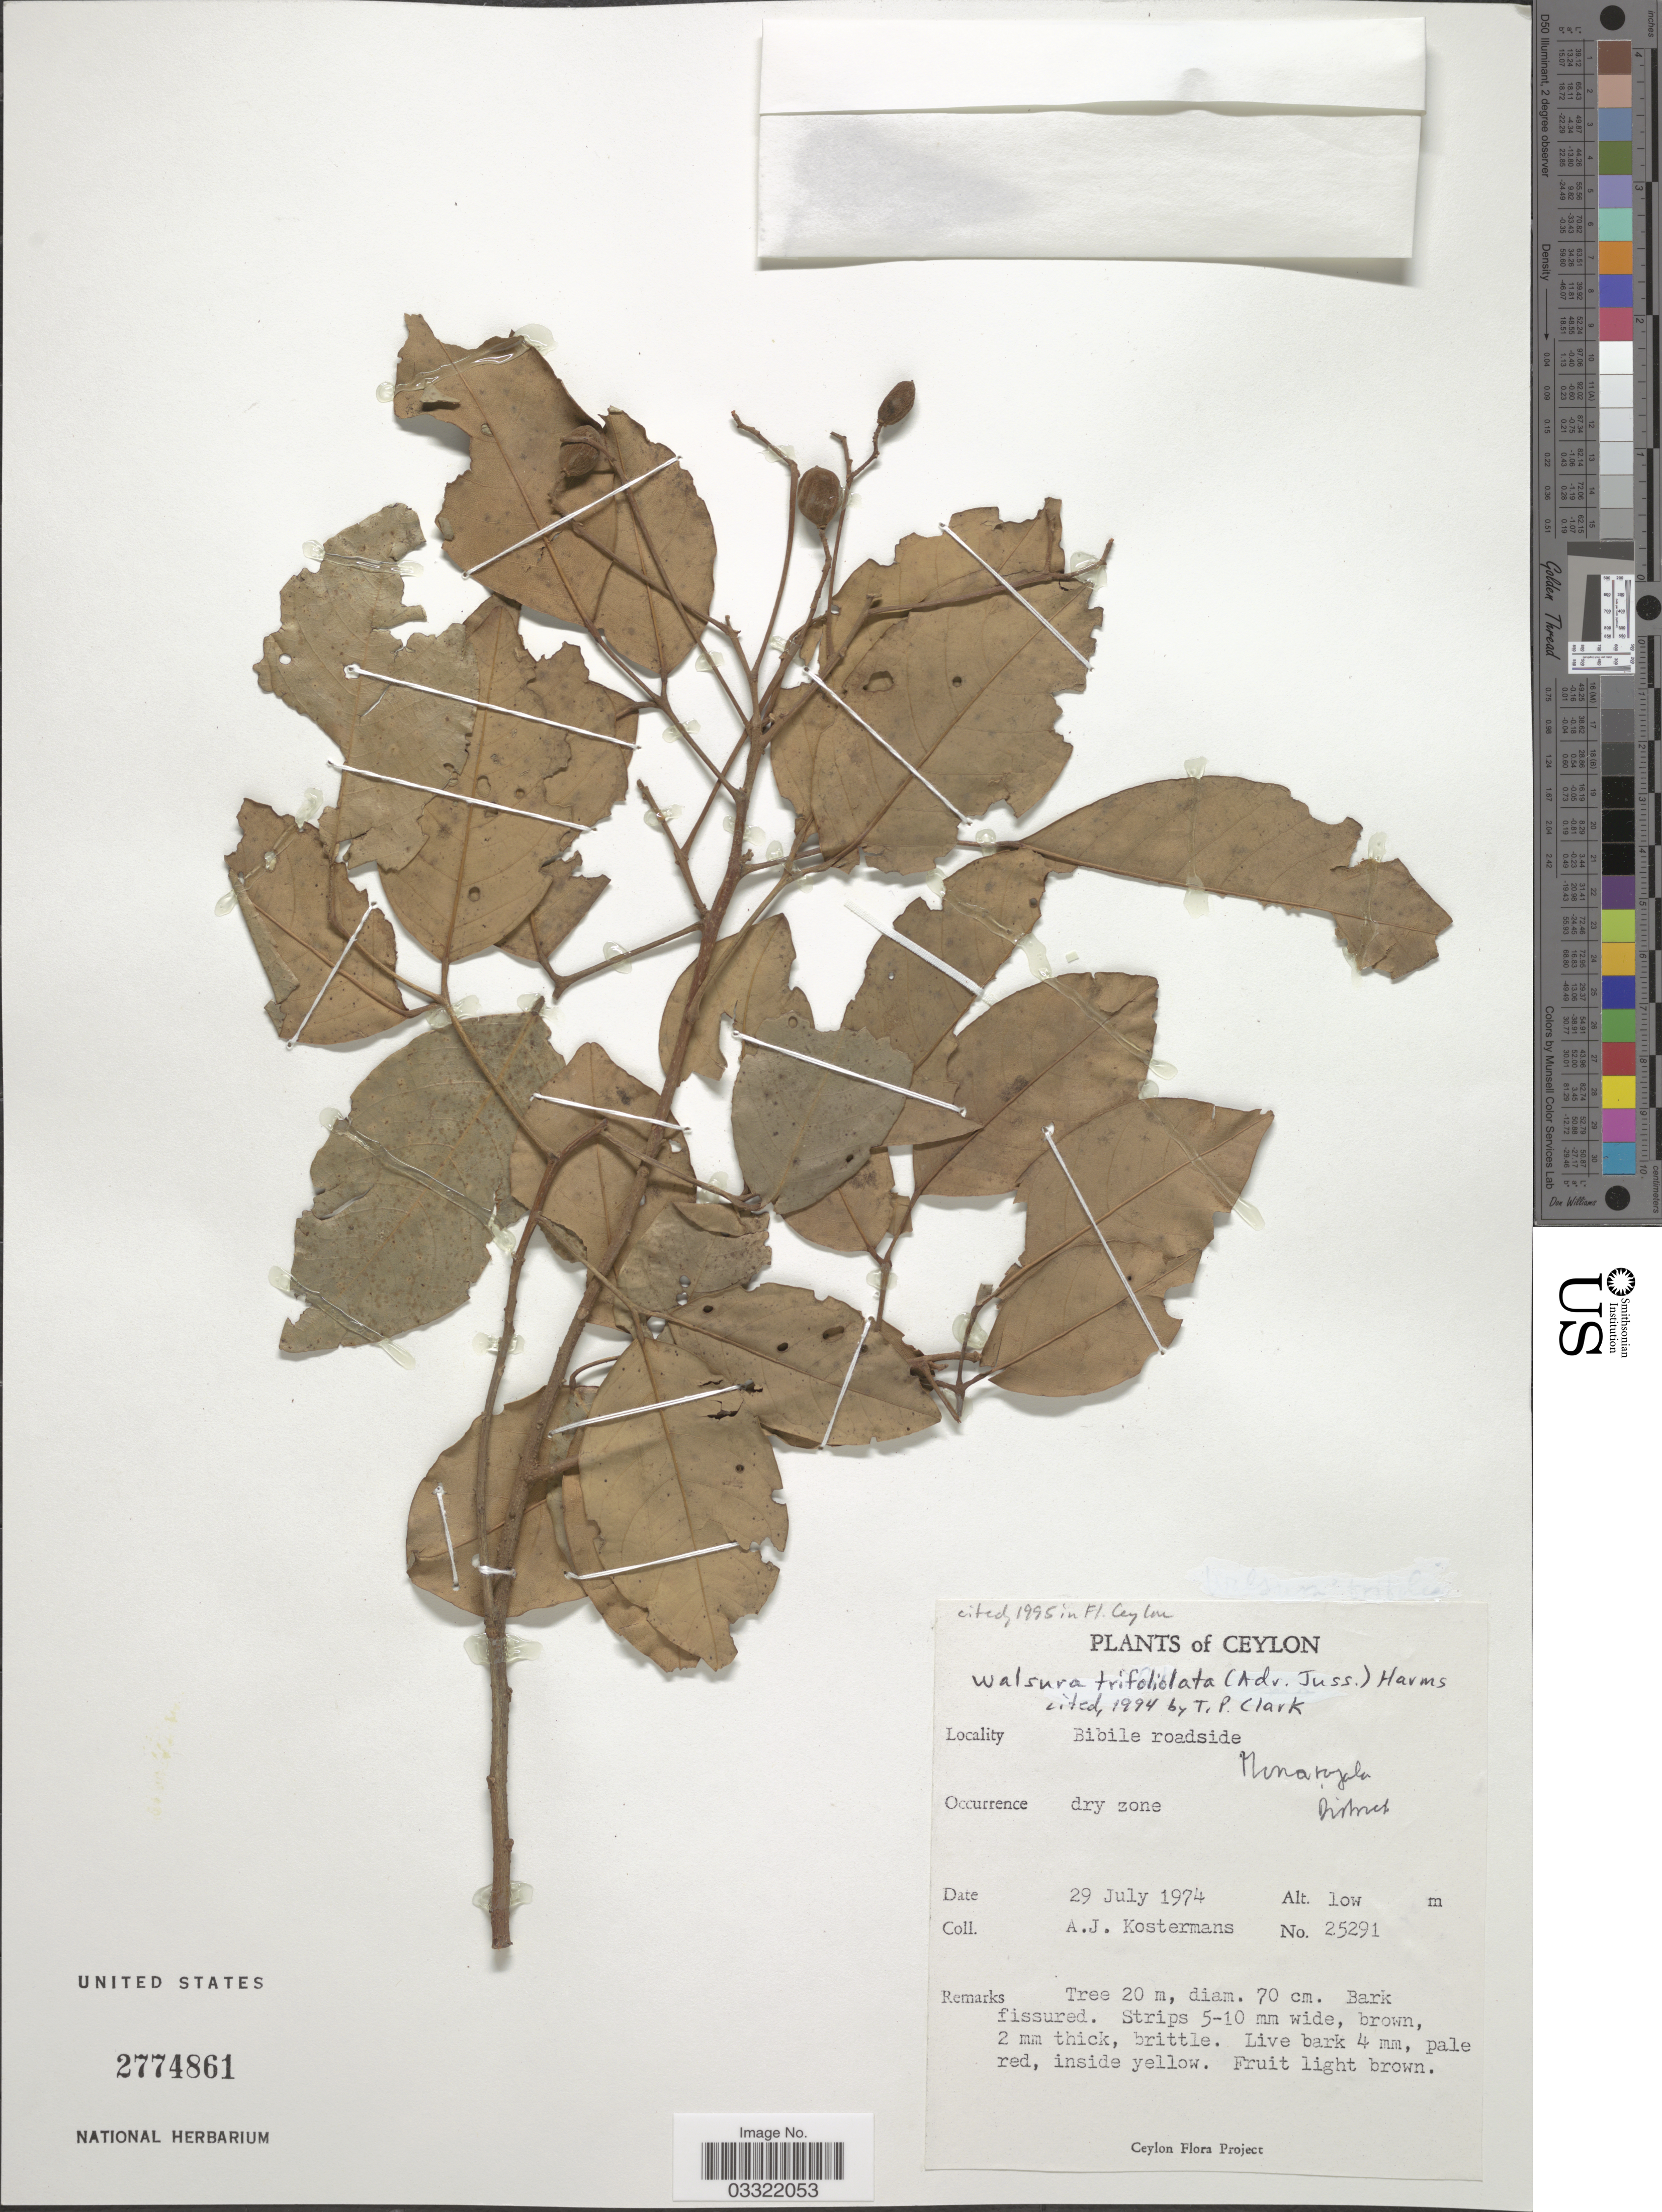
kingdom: Plantae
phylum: Tracheophyta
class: Magnoliopsida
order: Sapindales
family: Meliaceae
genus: Walsura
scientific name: Walsura trifoliolata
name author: (A. Juss.) Harms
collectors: A. J. G. Kostermans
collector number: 25291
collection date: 1974-07-29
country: Sri Lanka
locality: Ceylon, Bibile roadside.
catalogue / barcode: US 2774861